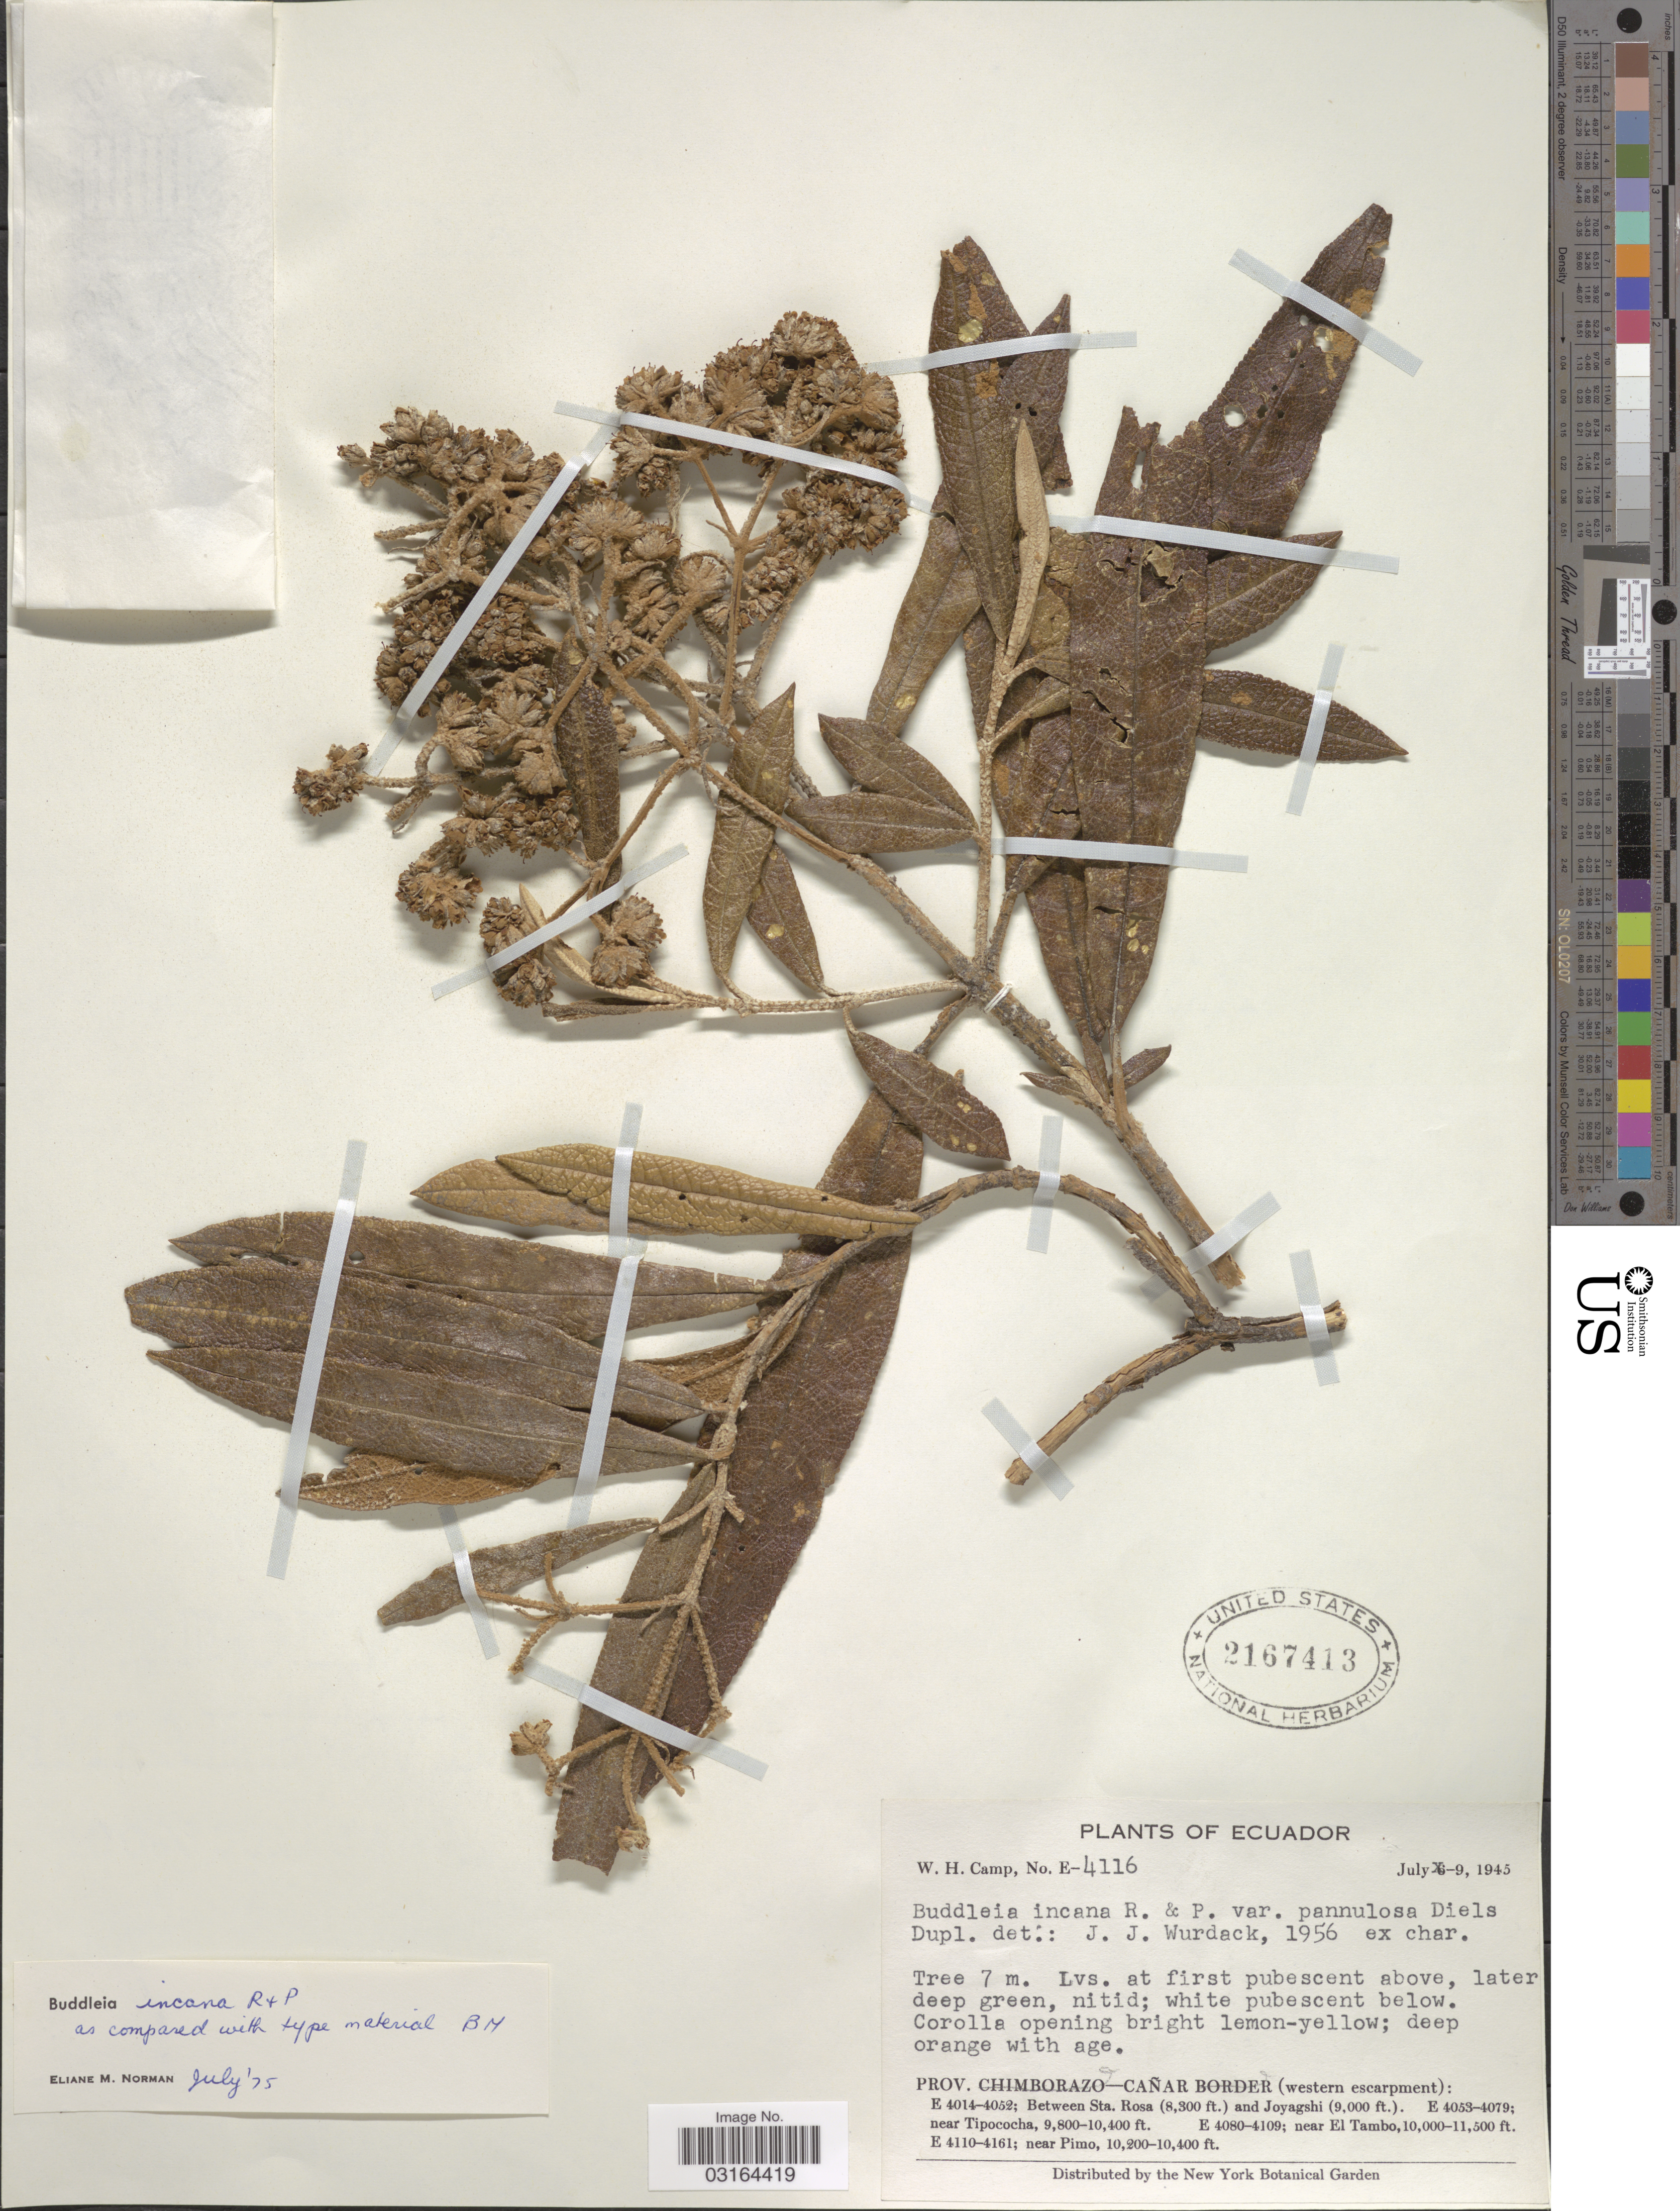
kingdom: Plantae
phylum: Tracheophyta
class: Magnoliopsida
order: Lamiales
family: Scrophulariaceae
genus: Buddleja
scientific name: Buddleja incana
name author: Ruiz & Pav.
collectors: W. H. Camp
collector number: E-4116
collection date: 1945-07-09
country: Ecuador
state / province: Cañar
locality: Prov. Cañar (western escarpment): near Pimo.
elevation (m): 3109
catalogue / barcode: US 2167413